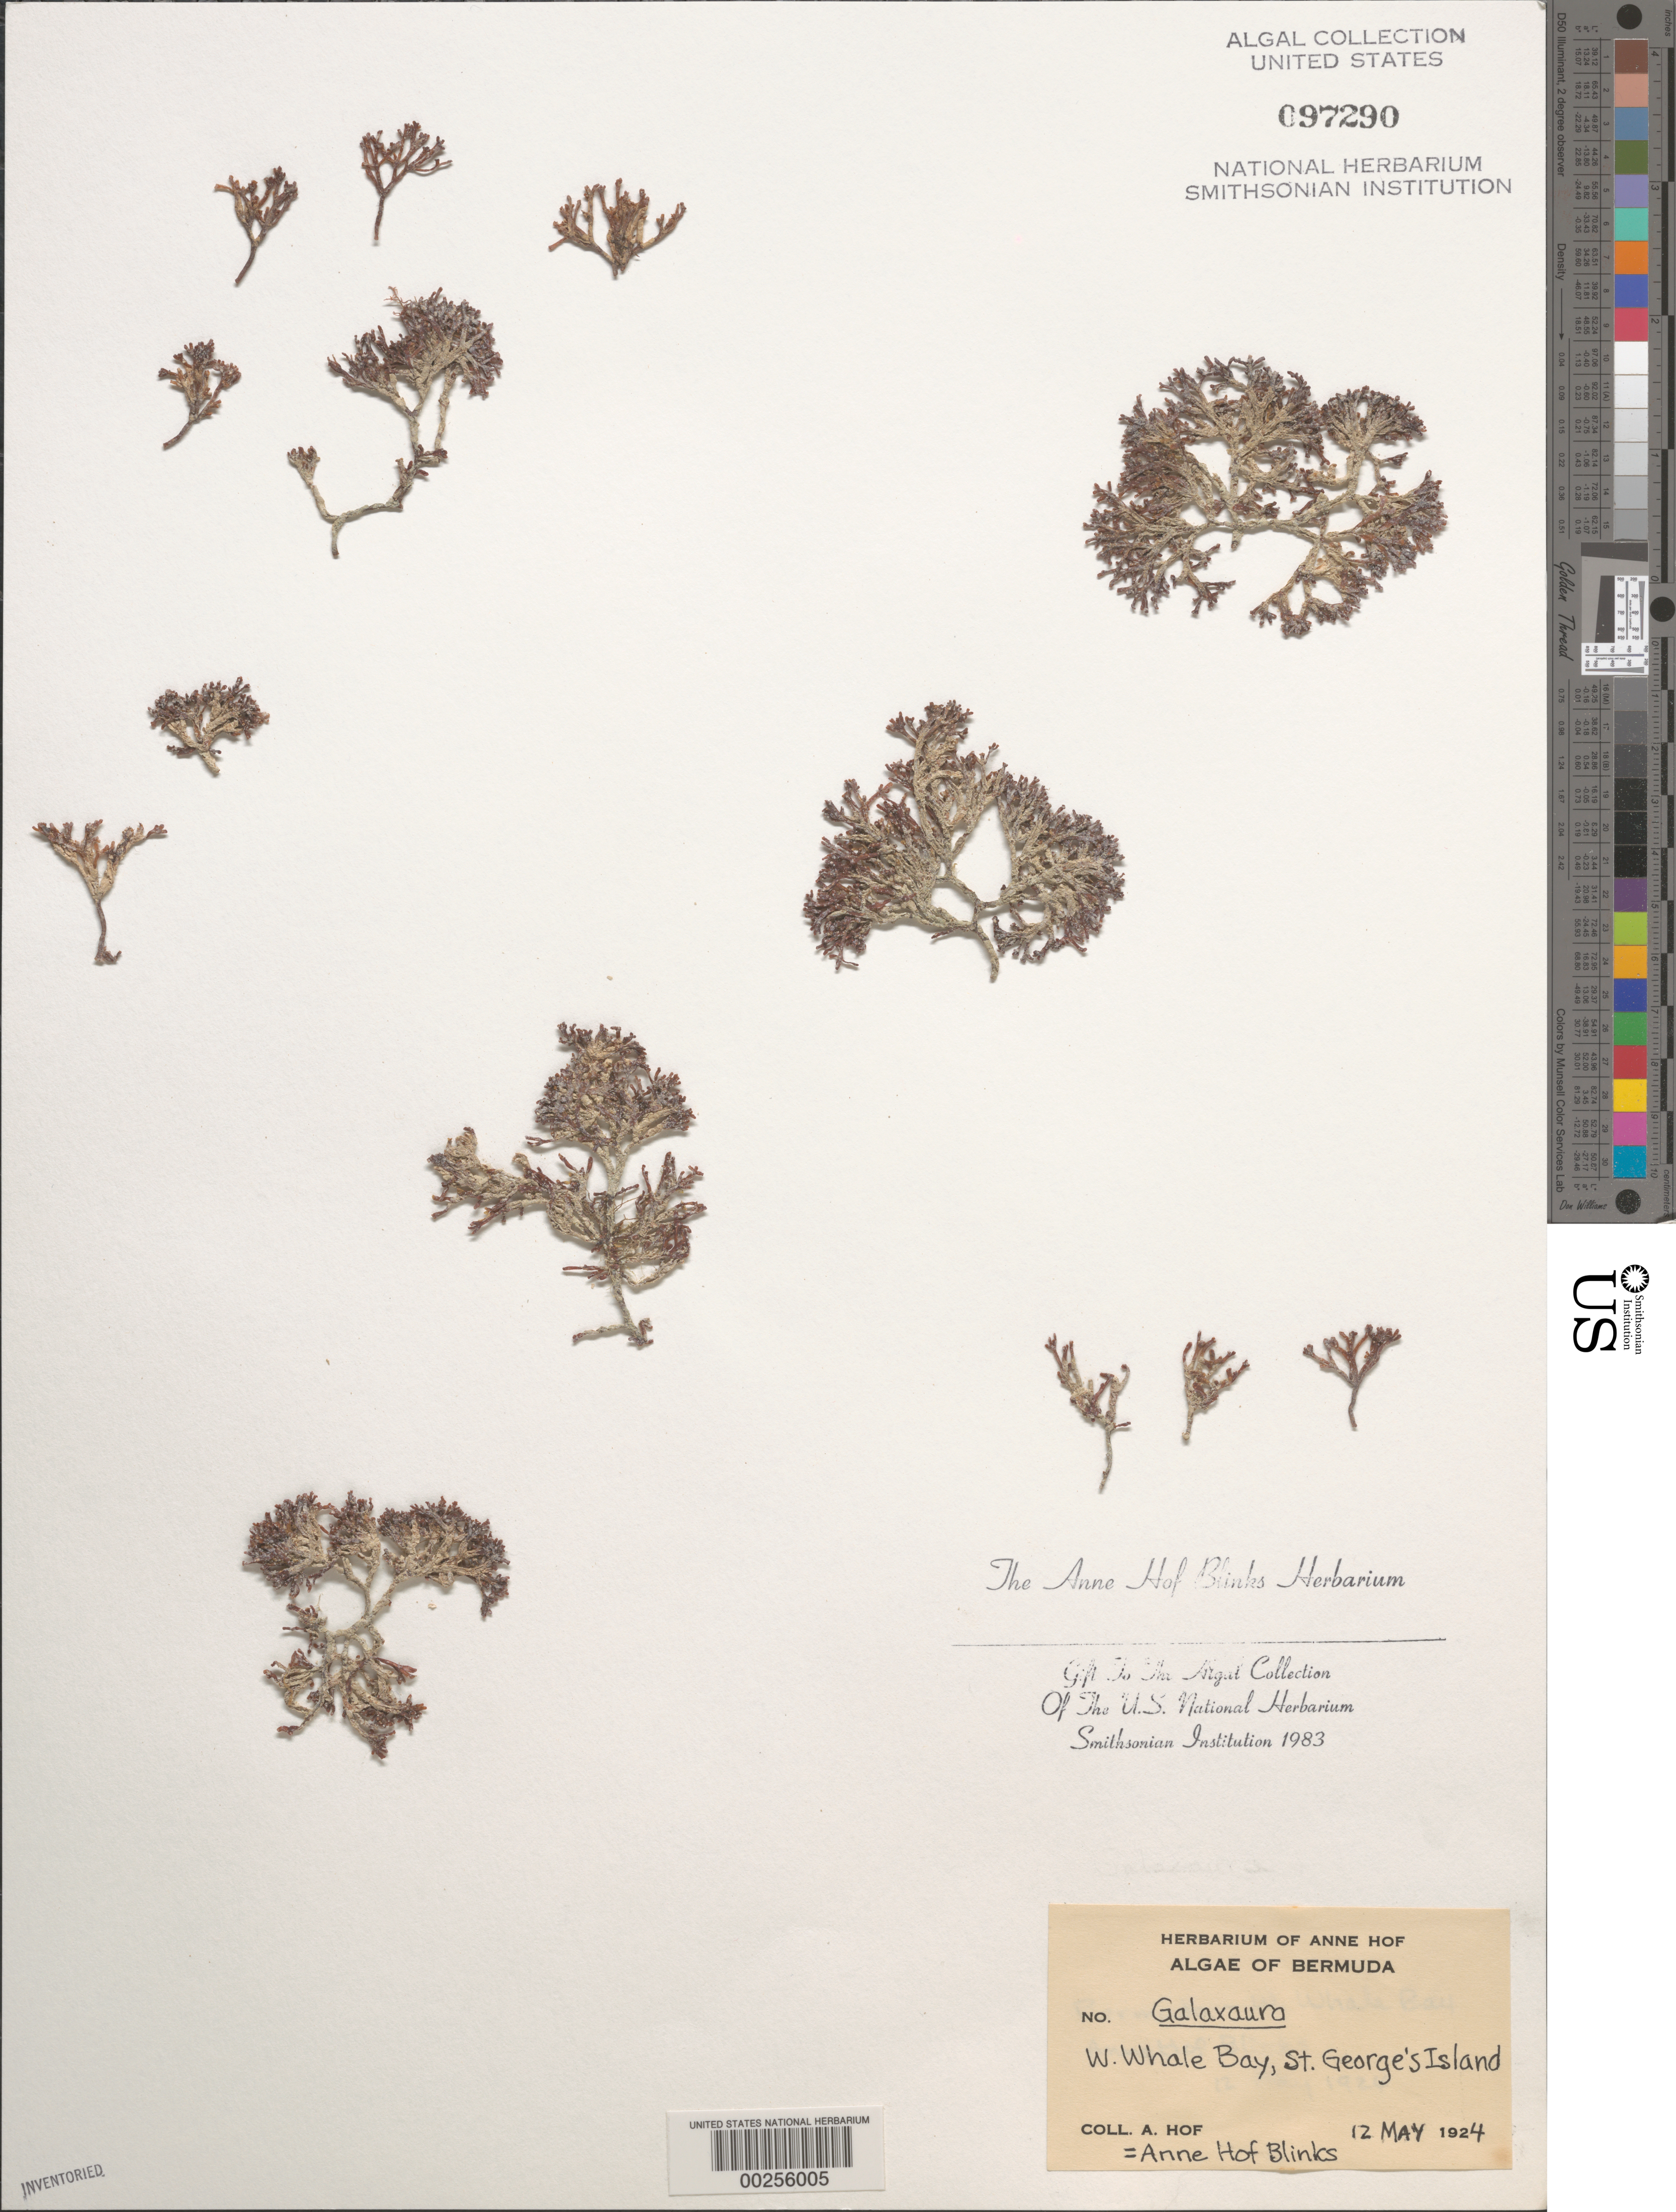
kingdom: Plantae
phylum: Rhodophyta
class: Florideophyceae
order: Nemaliales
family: Galaxauraceae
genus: Galaxaura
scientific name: Galaxaura sp.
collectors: A. Blinks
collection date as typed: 12 May 1924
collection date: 1924-05-12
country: Bermuda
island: St. George's Island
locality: Whale Bay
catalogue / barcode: US 97290